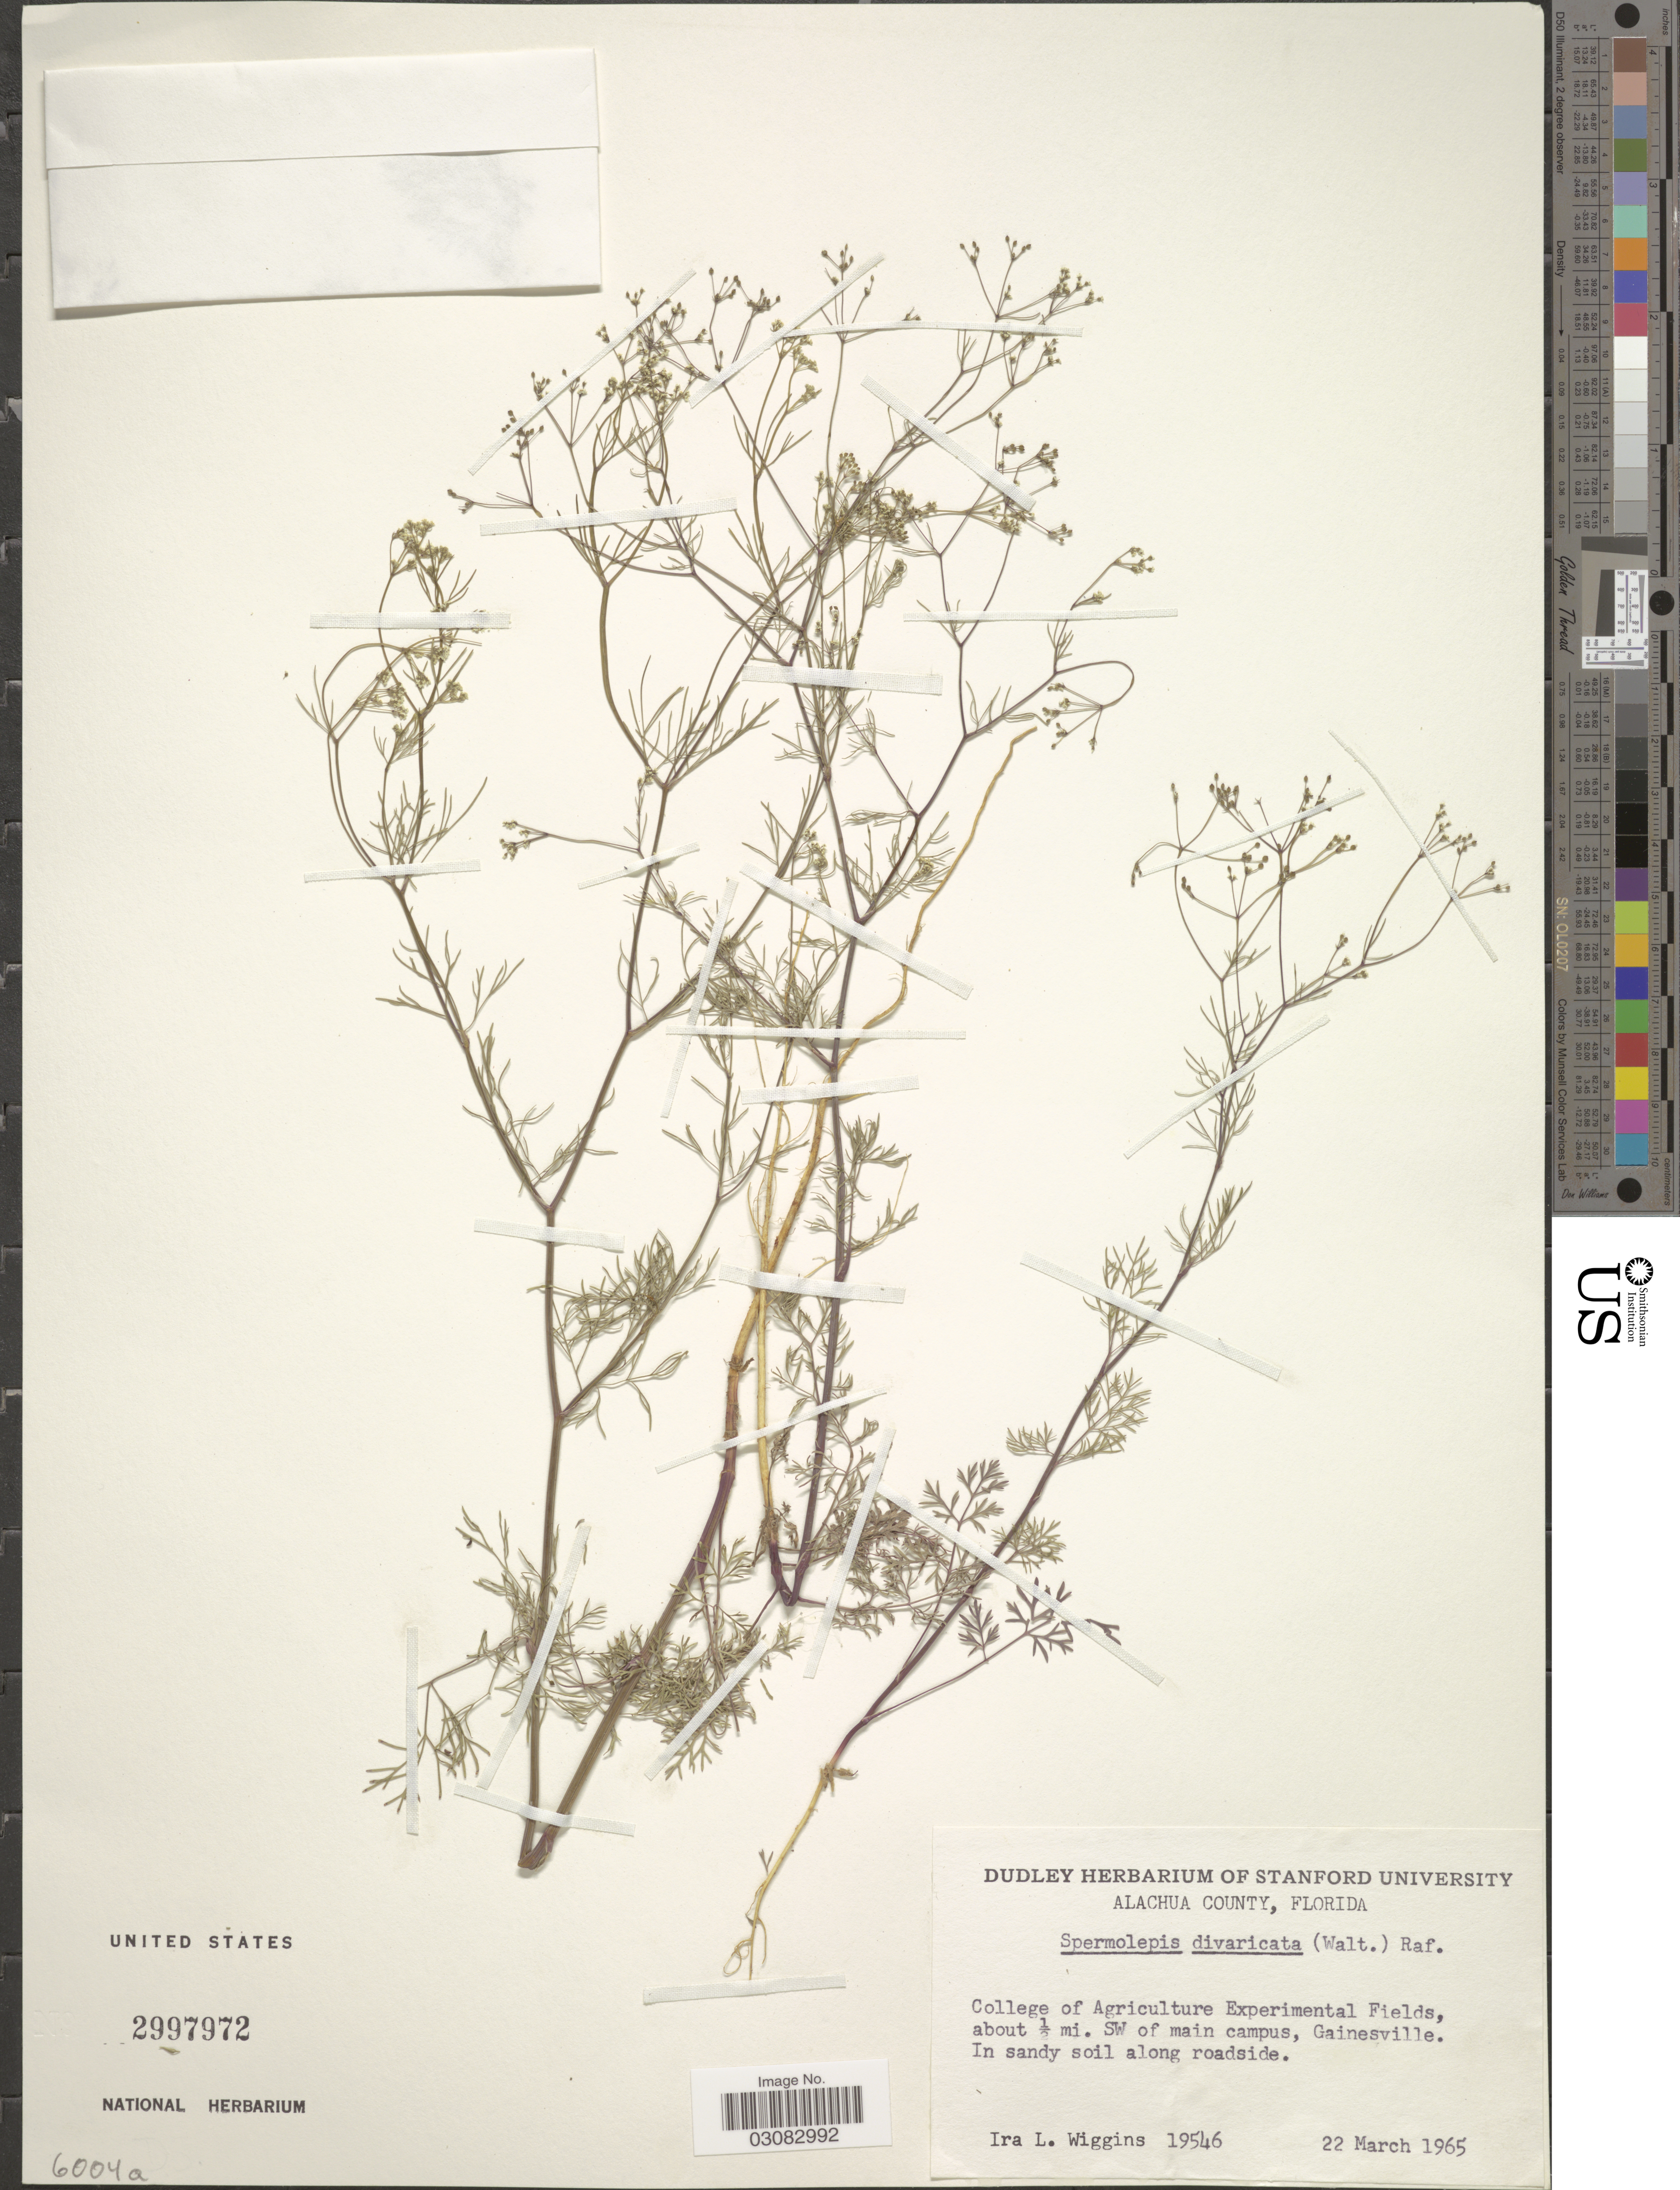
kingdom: Plantae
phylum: Tracheophyta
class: Magnoliopsida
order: Apiales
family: Apiaceae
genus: Spermolepis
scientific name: Spermolepis divaricata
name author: (Walter) Raf.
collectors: I. L. Wiggins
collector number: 19546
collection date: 1965-03-22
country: United States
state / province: Florida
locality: Alachua County, College of Agriculture Experimental Fields, about ½ mi. SW of main campus, Gainesville.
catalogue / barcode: US 2997972